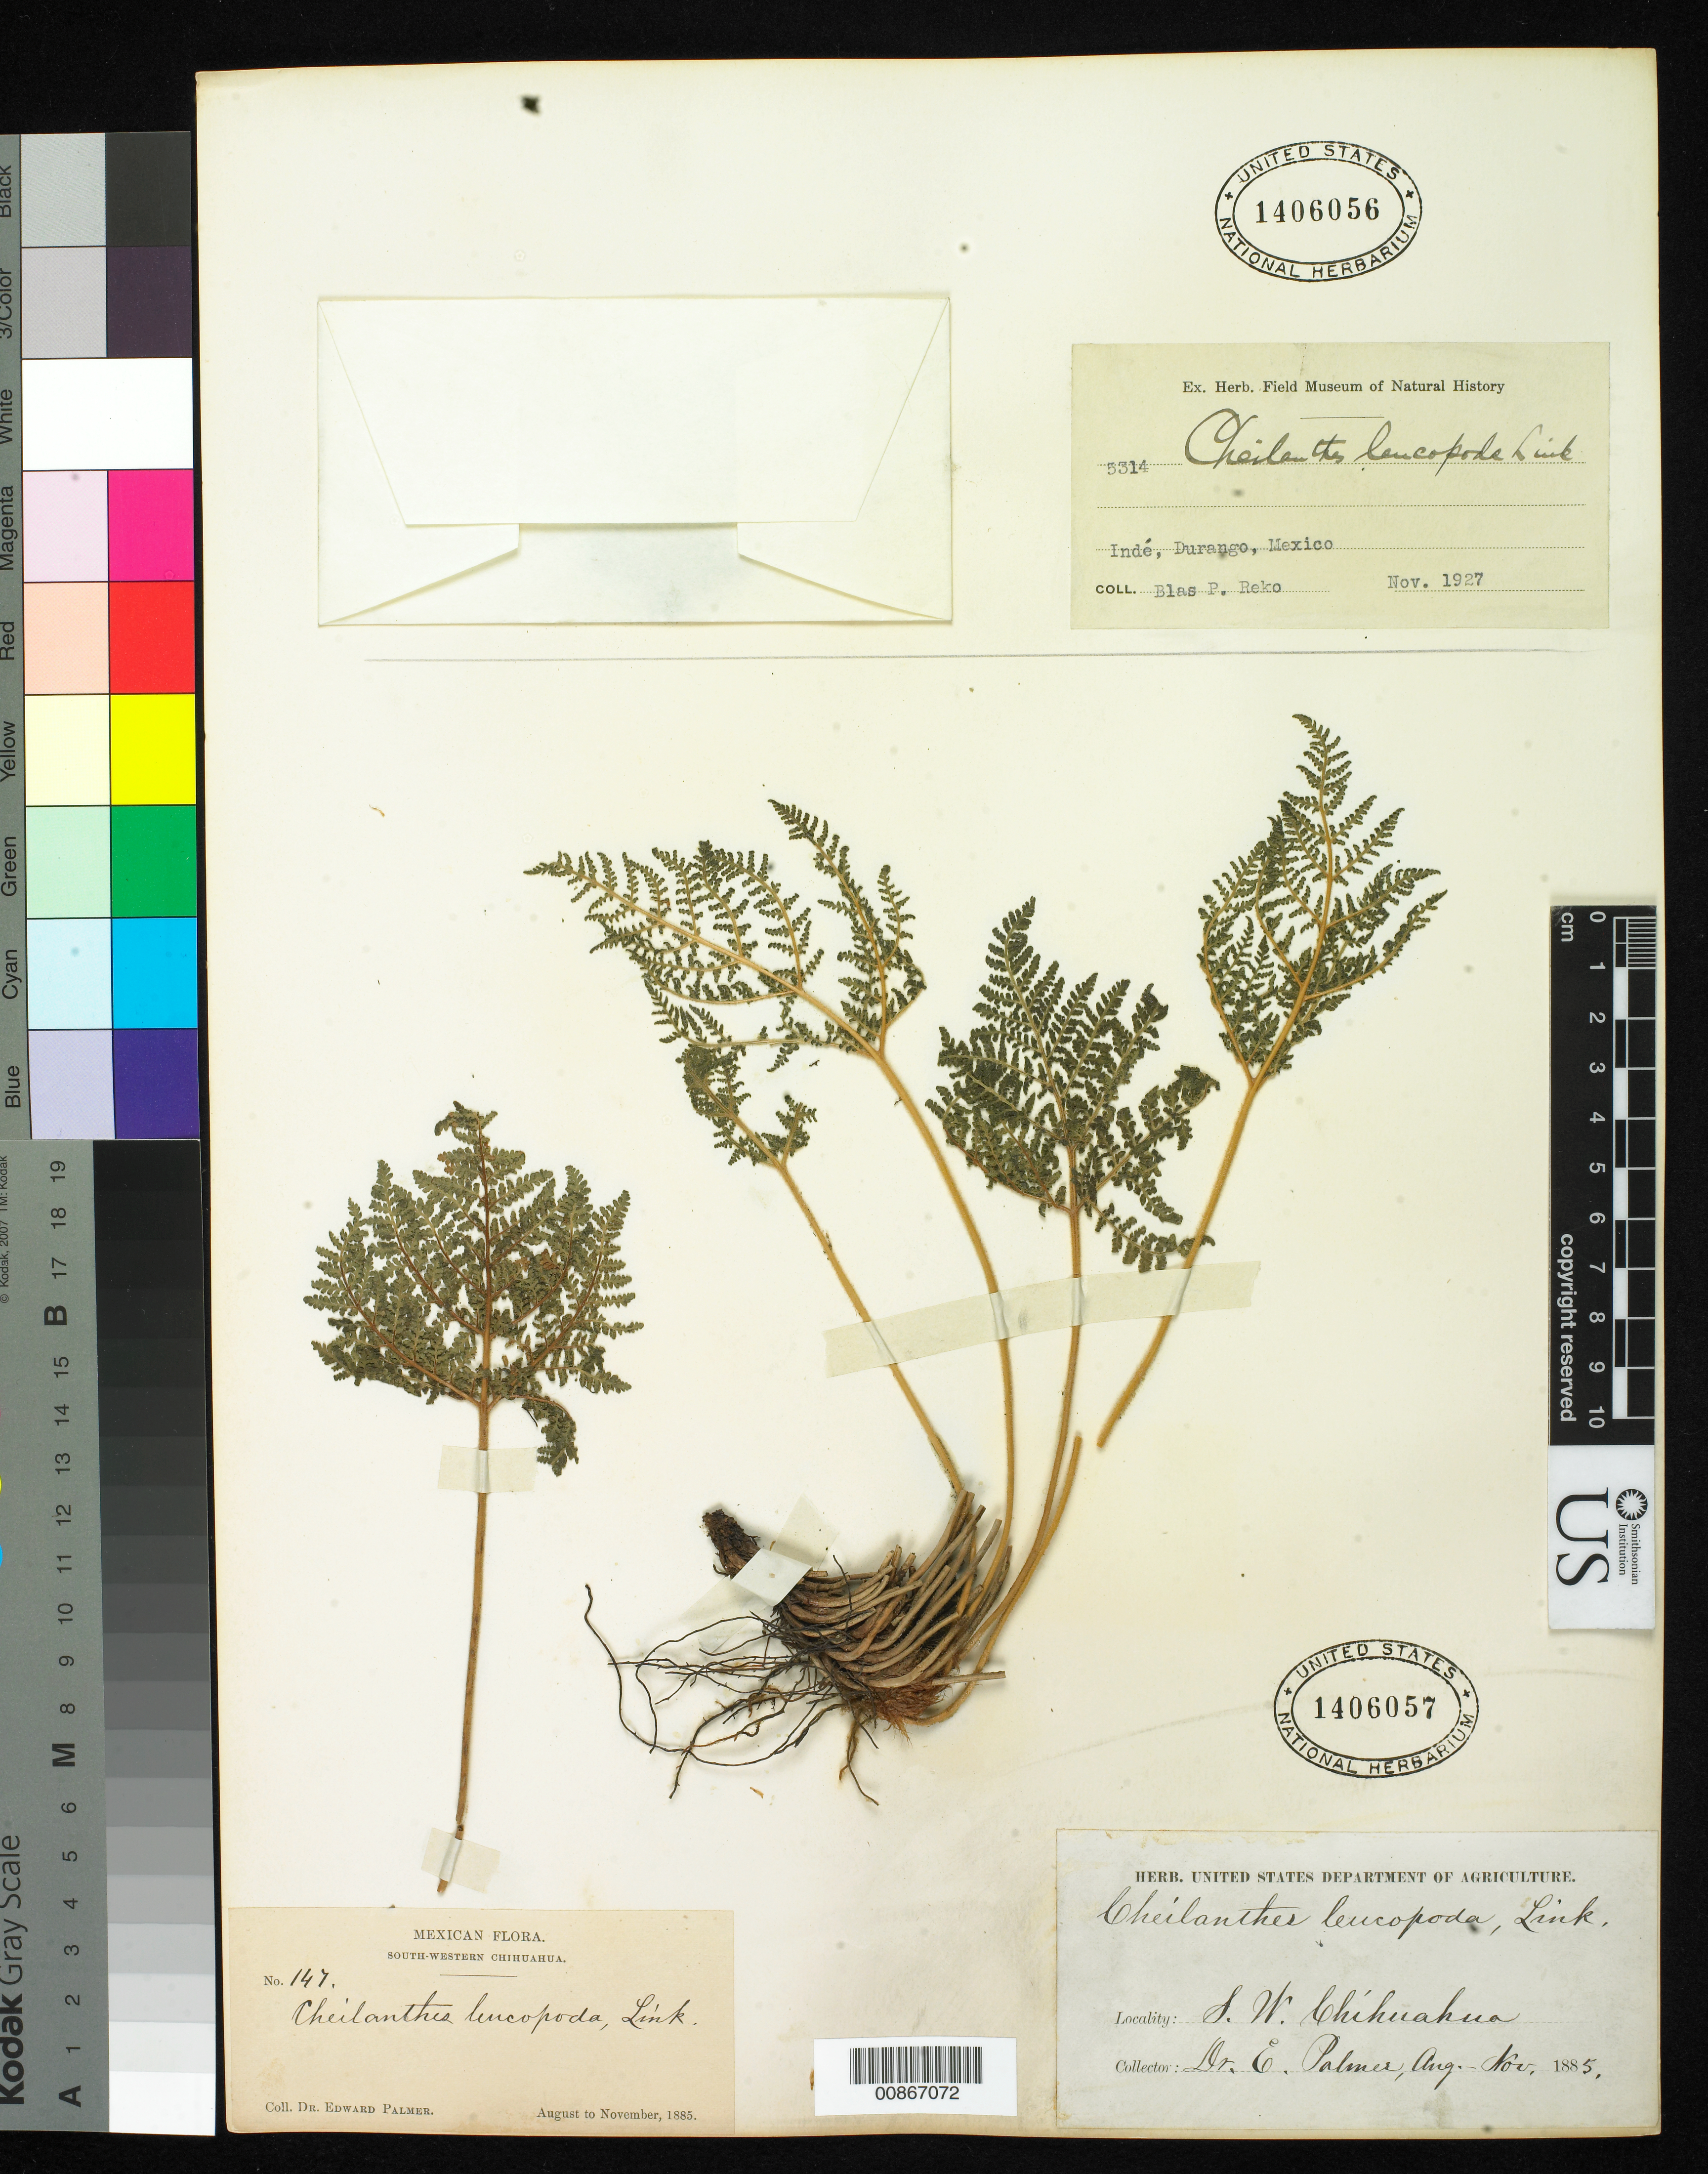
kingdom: Plantae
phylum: Tracheophyta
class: Polypodiopsida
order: Polypodiales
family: Pteridaceae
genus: Cheilanthes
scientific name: Cheilanthes leucopoda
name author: Link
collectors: B. P. Reko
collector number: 5314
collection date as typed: Nov 1927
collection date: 1927-11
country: Mexico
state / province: Durango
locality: Indé, Durango.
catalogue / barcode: US 1406056-2